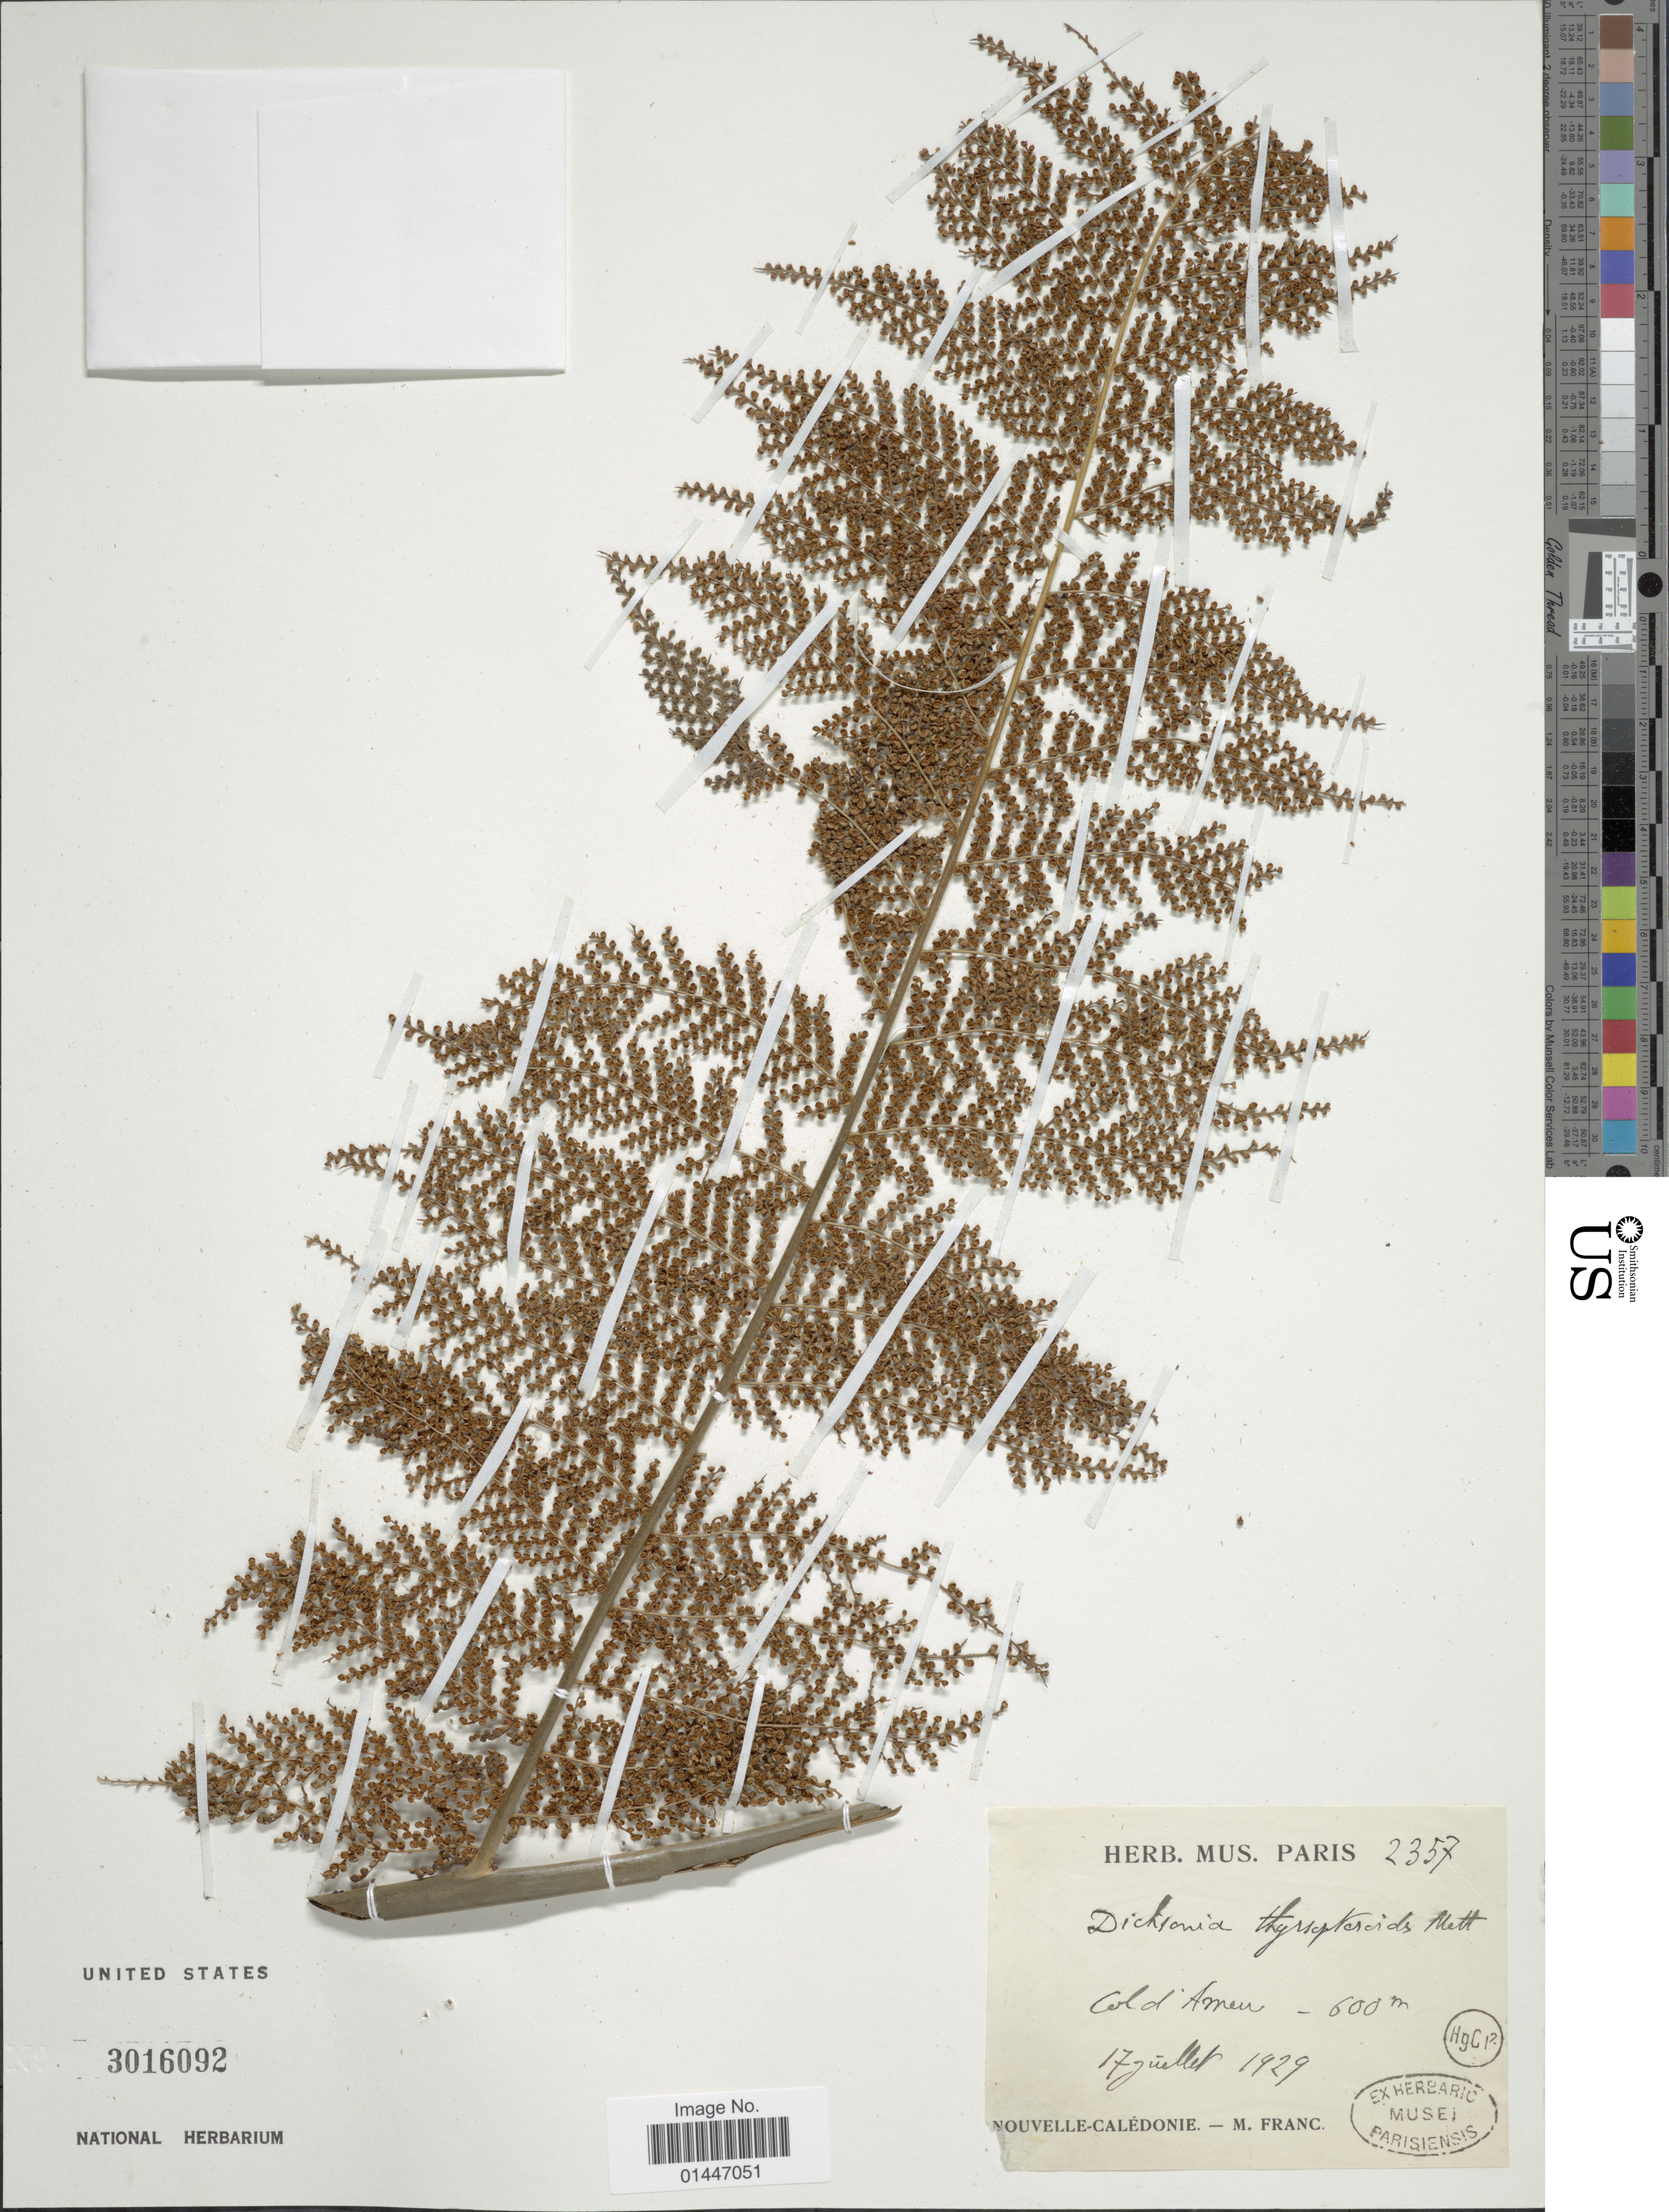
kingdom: Plantae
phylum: Tracheophyta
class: Polypodiopsida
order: Cyatheales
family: Dicksoniaceae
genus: Dicksonia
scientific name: Dicksonia thyrsopteroides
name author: Mett.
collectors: M. Franc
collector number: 2357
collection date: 1929-07-17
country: New Caledonia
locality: Col d'Amieu.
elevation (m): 600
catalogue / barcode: US 3016092